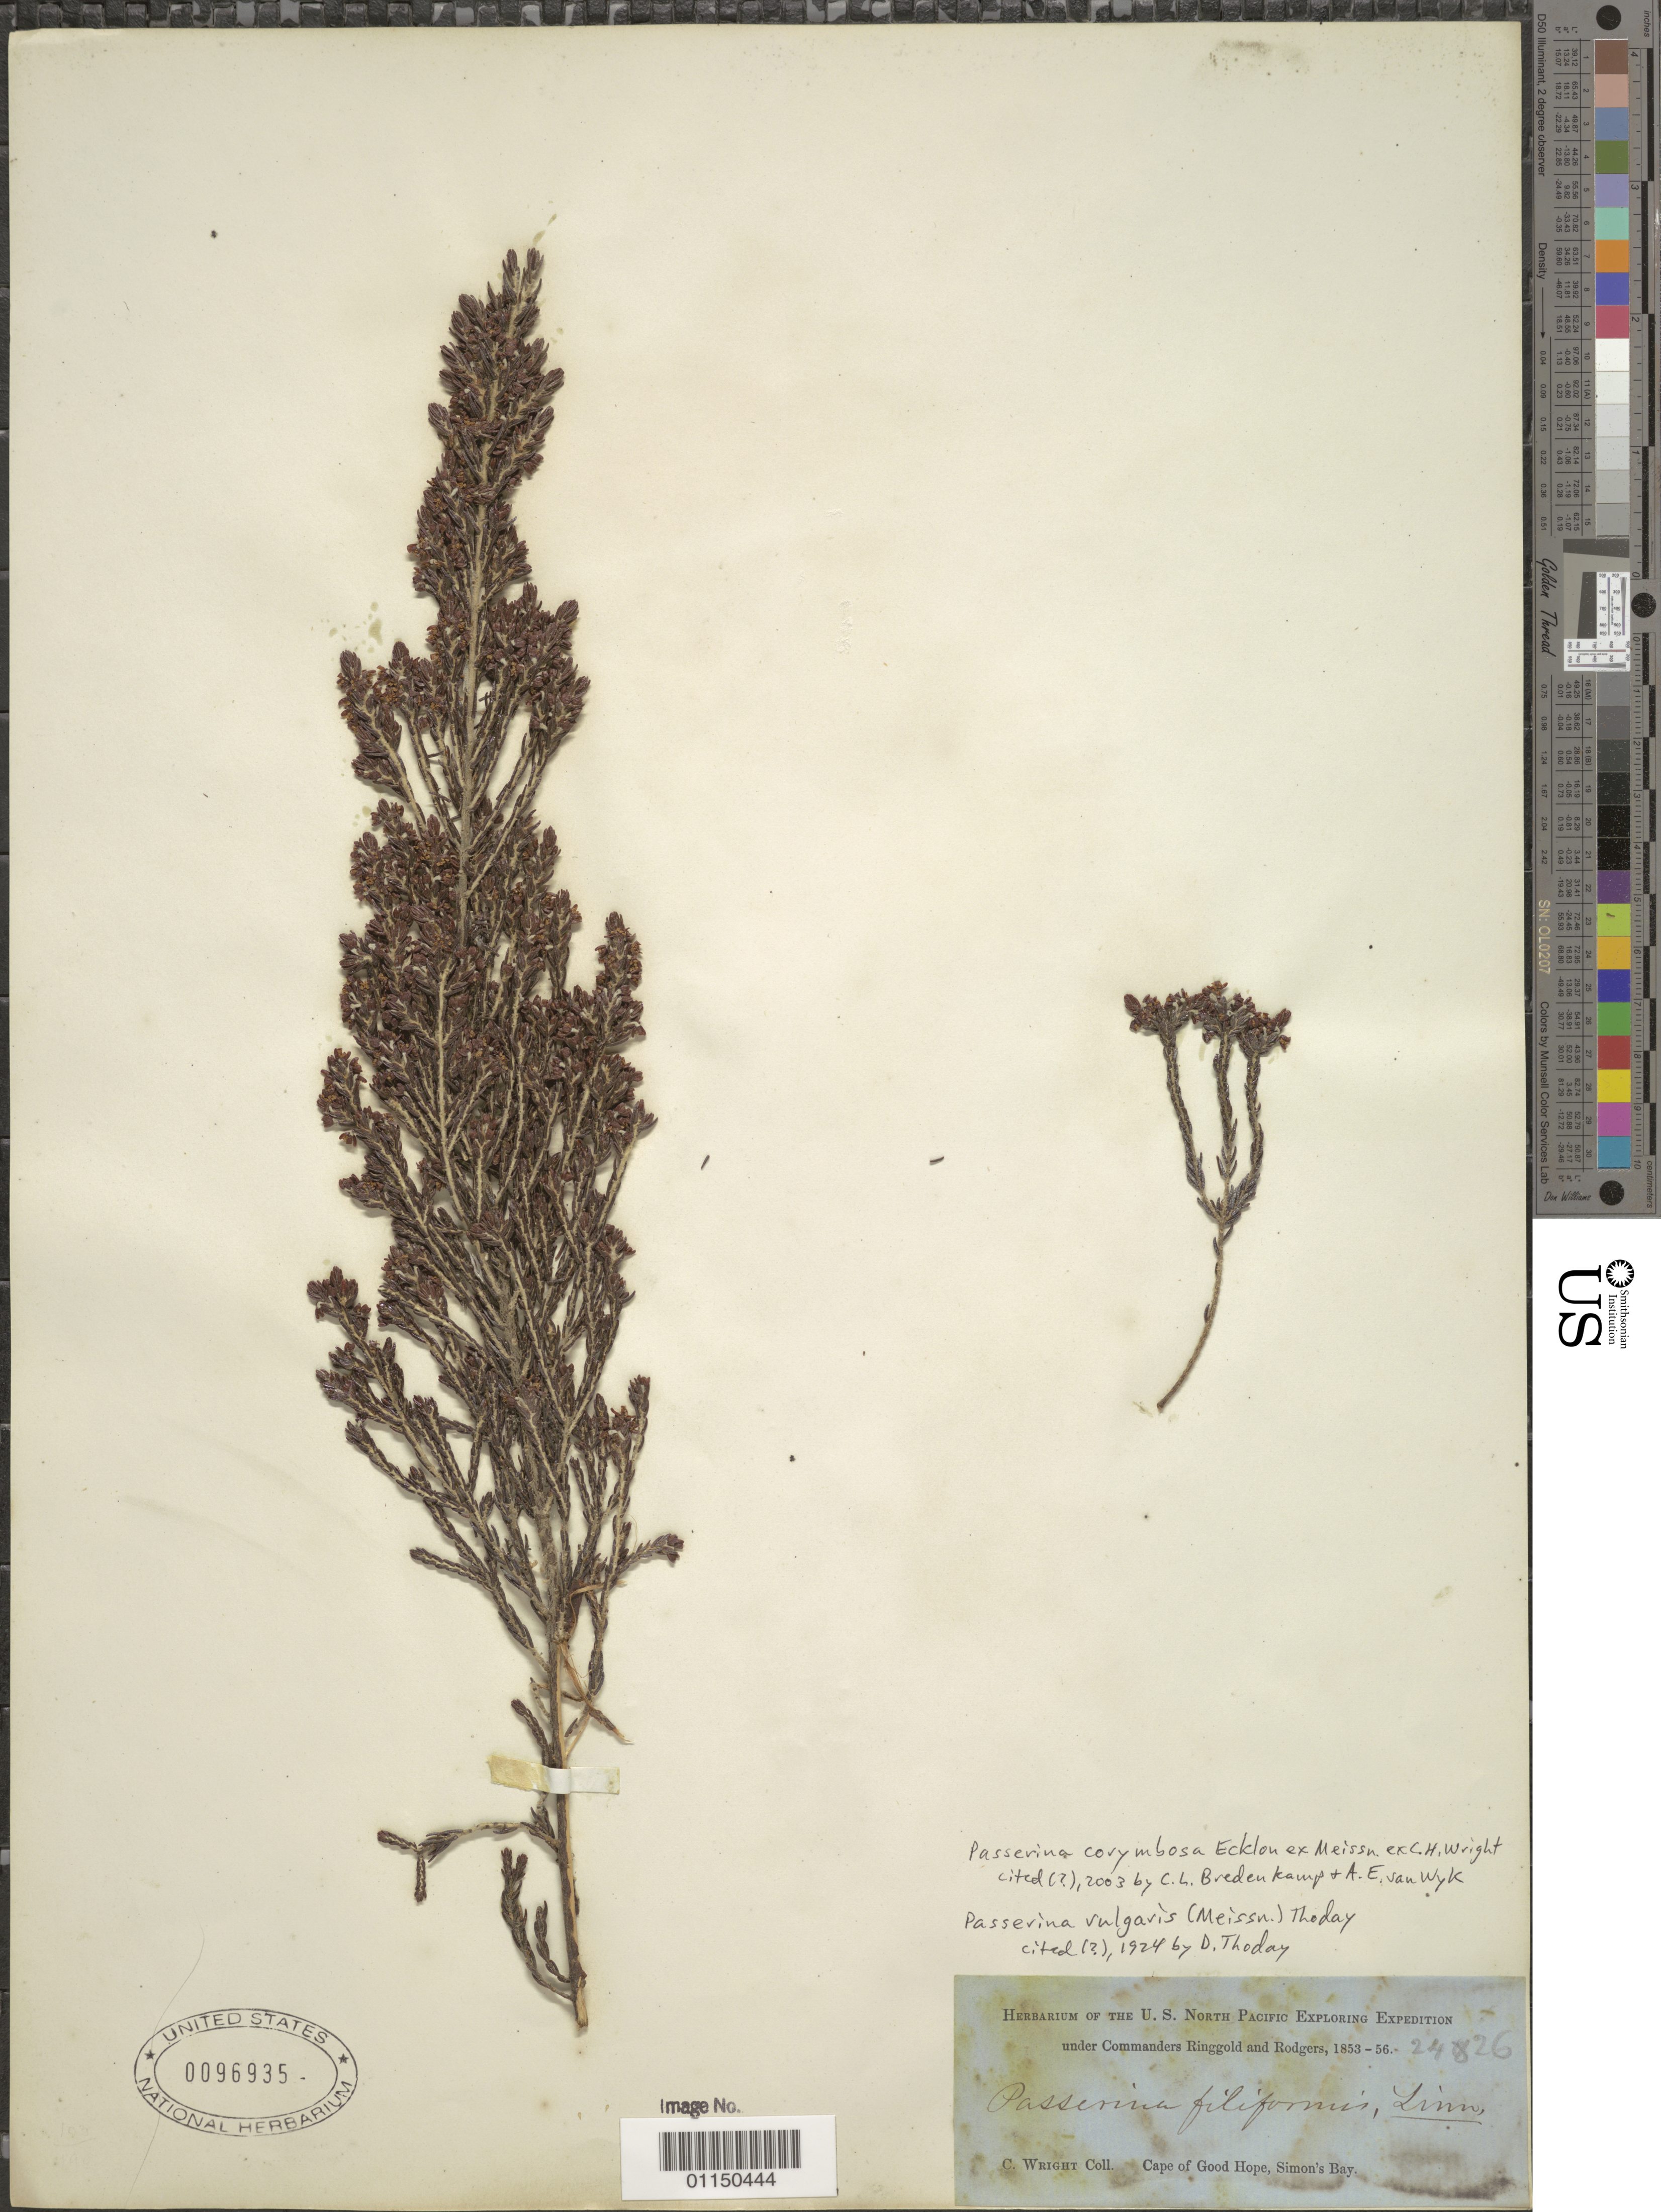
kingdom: Plantae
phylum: Tracheophyta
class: Magnoliopsida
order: Malvales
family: Thymelaeaceae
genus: Passerina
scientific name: Passerina corymbosa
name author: Eckl. ex C.H. Wright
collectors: C. Wright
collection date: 1853/1856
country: South Africa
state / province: Western Cape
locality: Cape of Good Hope, Simon's Bay.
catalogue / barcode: US 96935